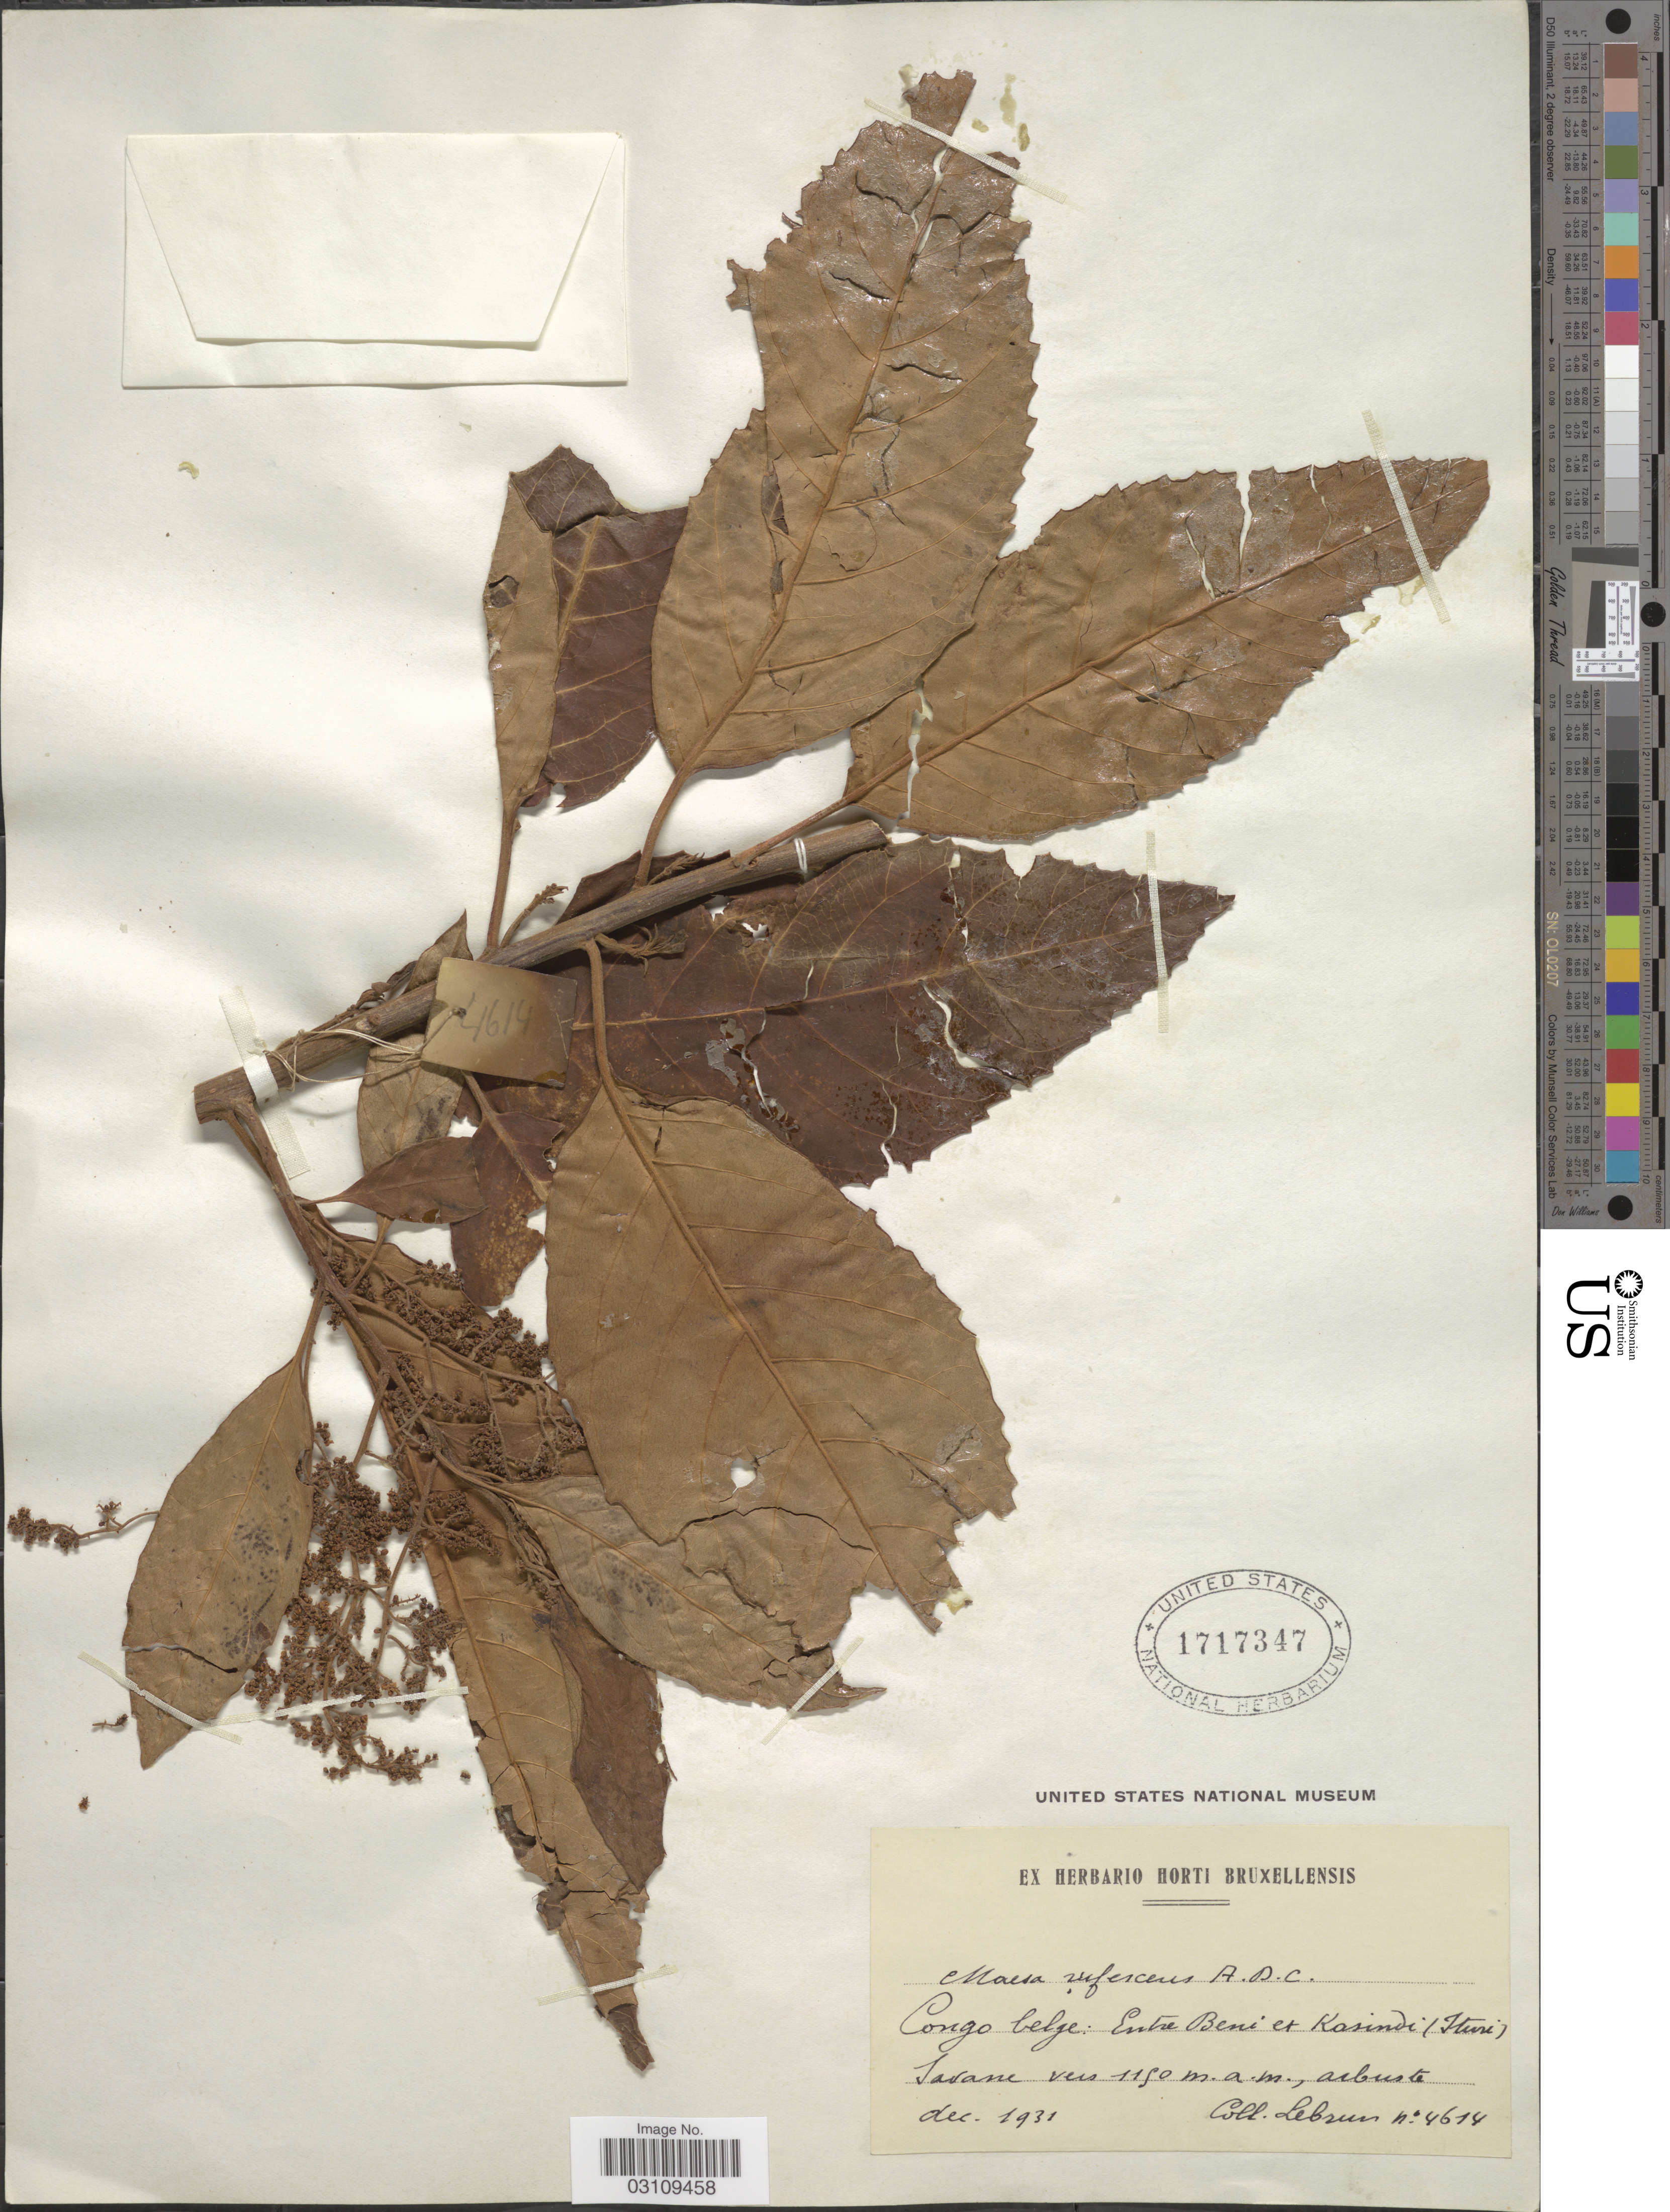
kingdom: Plantae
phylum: Tracheophyta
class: Magnoliopsida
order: Ericales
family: Primulaceae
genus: Maesa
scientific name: Maesa rufescens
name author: A. DC.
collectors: J.A. Lebrun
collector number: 4614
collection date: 1931-12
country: Congo, Democratic Republic of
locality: Congo belge: Entre Beni et Kasindi (Ituri).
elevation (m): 1150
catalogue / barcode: US 1717347